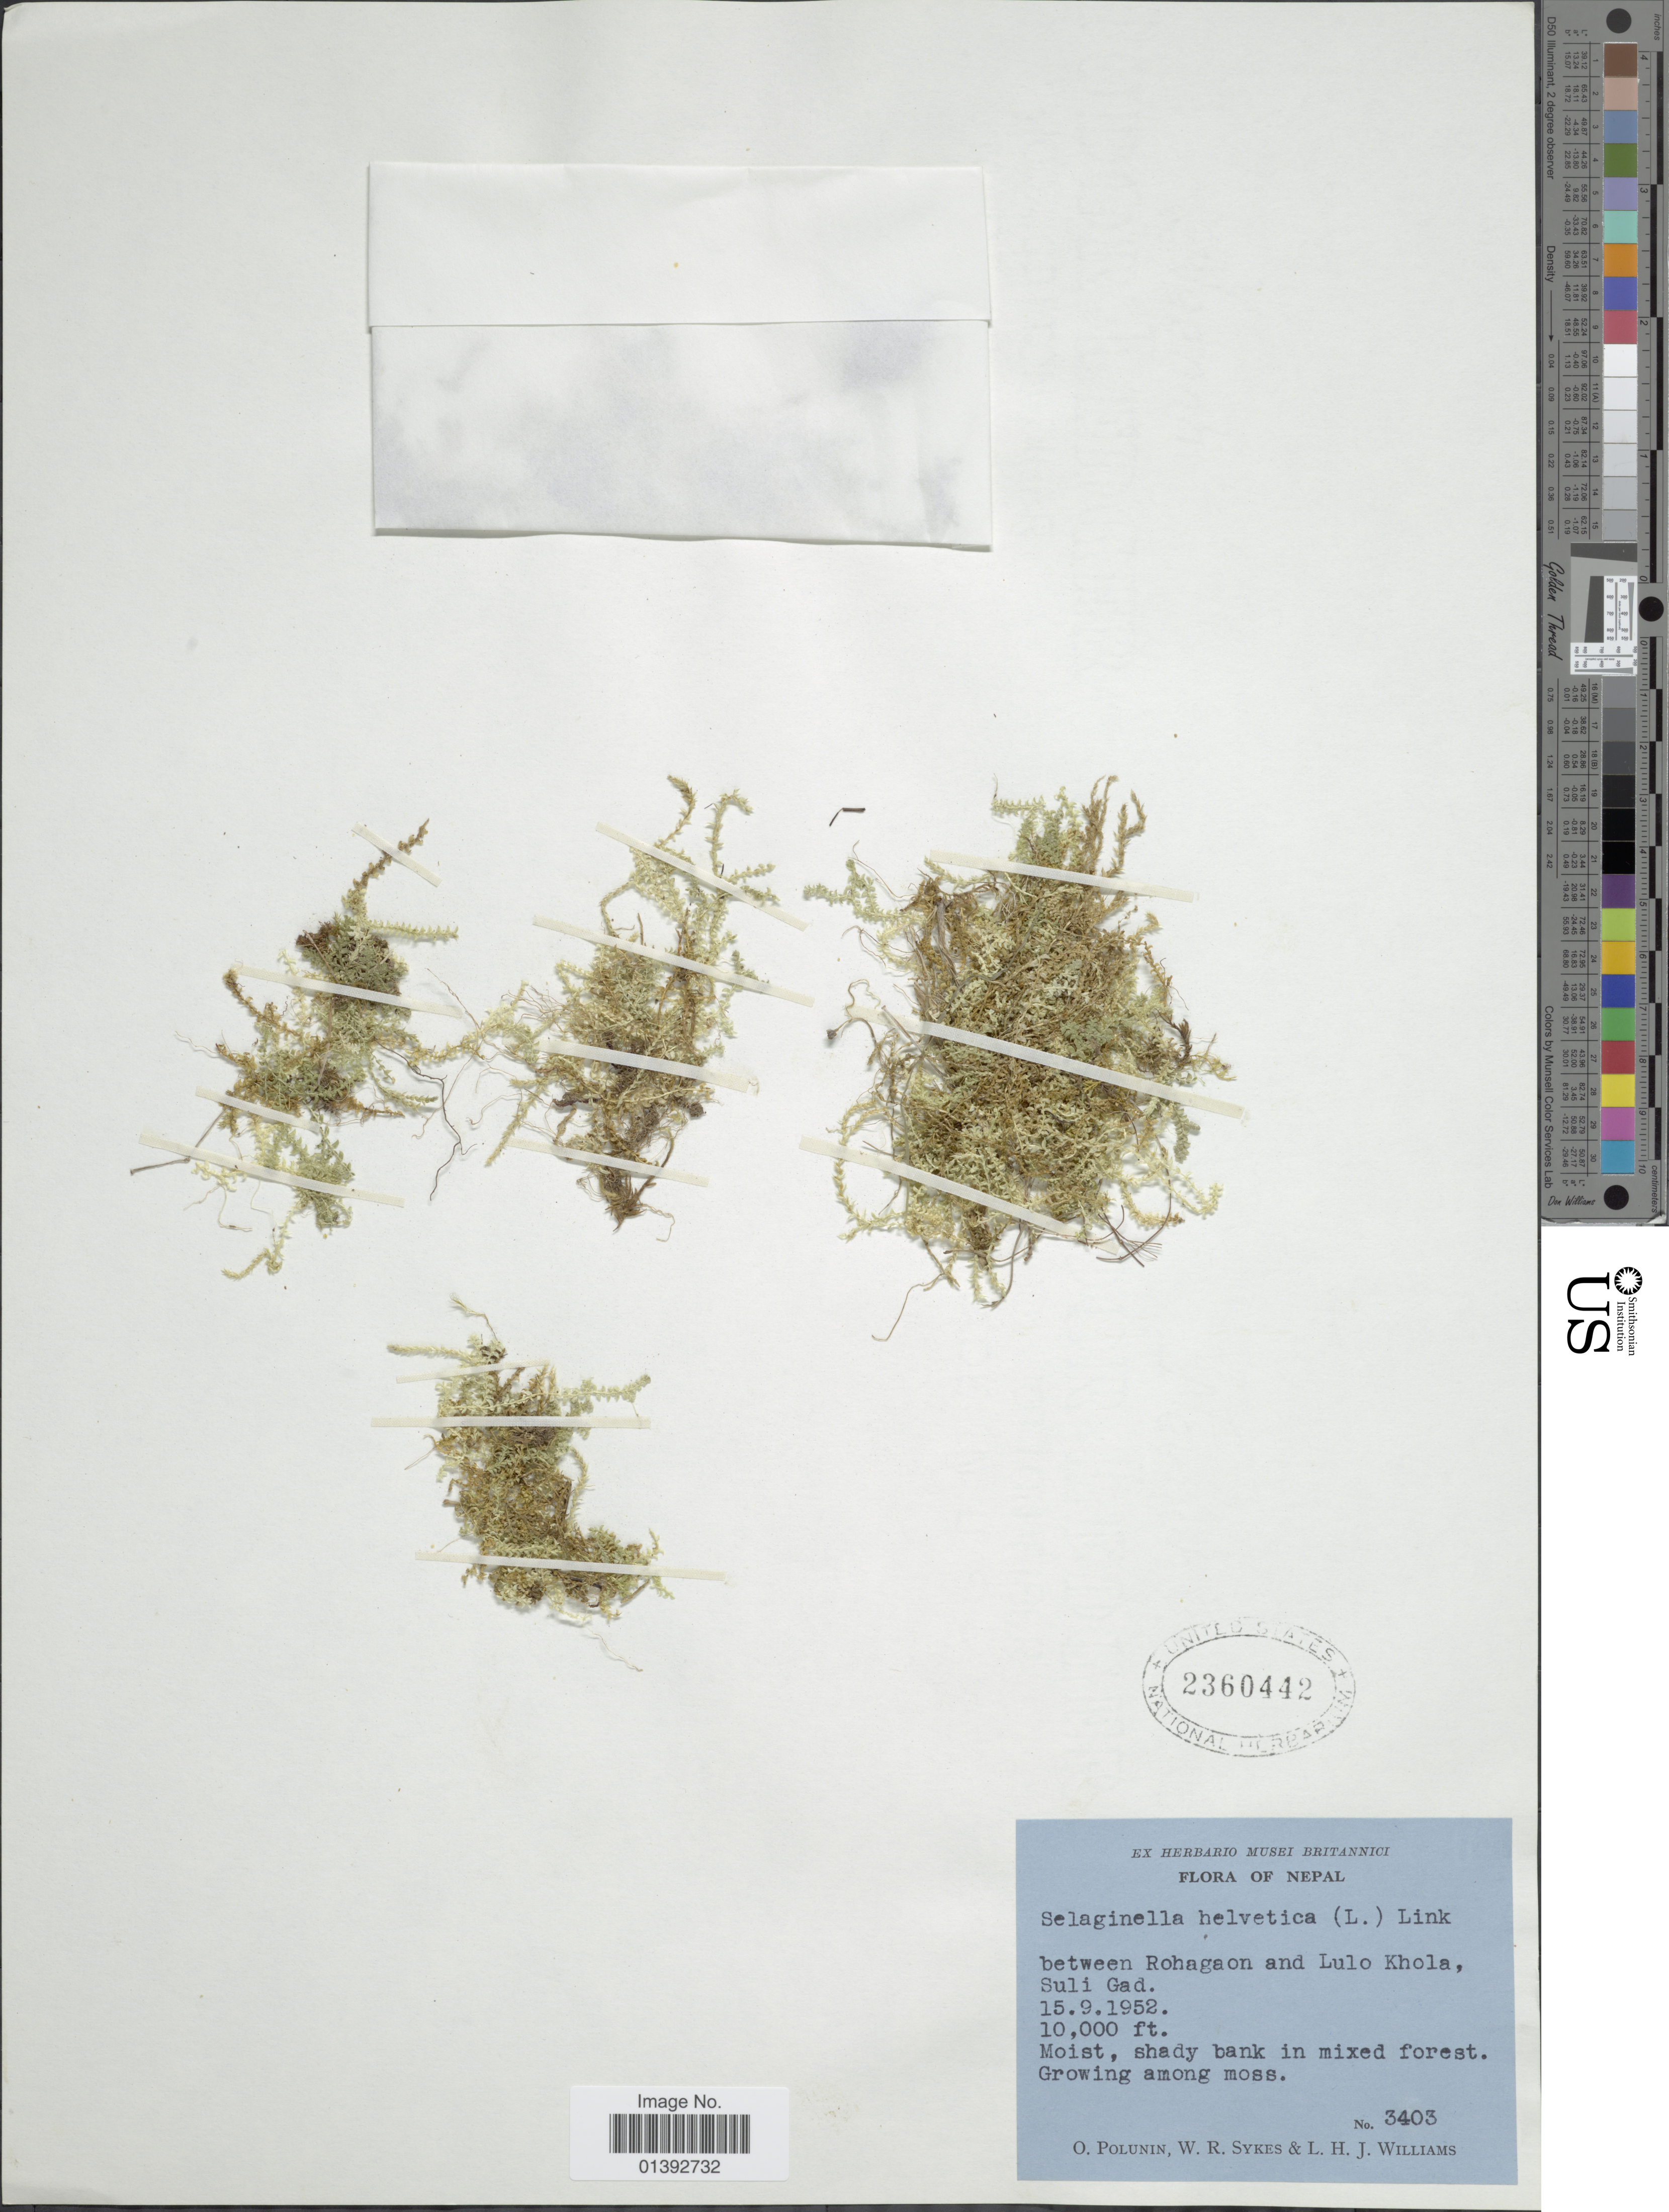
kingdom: Plantae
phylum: Tracheophyta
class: Lycopodiopsida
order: Selaginellales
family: Selaginellaceae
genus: Selaginella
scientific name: Selaginella helvetica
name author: (L.) Spring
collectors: O. V. Polunin, W. R. Sykes & L. H. J. Williams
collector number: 3403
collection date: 1952-09-15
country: Nepal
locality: Between Rohagaon and Lulo Khola, Suli Gad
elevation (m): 3048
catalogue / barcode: US 2360442